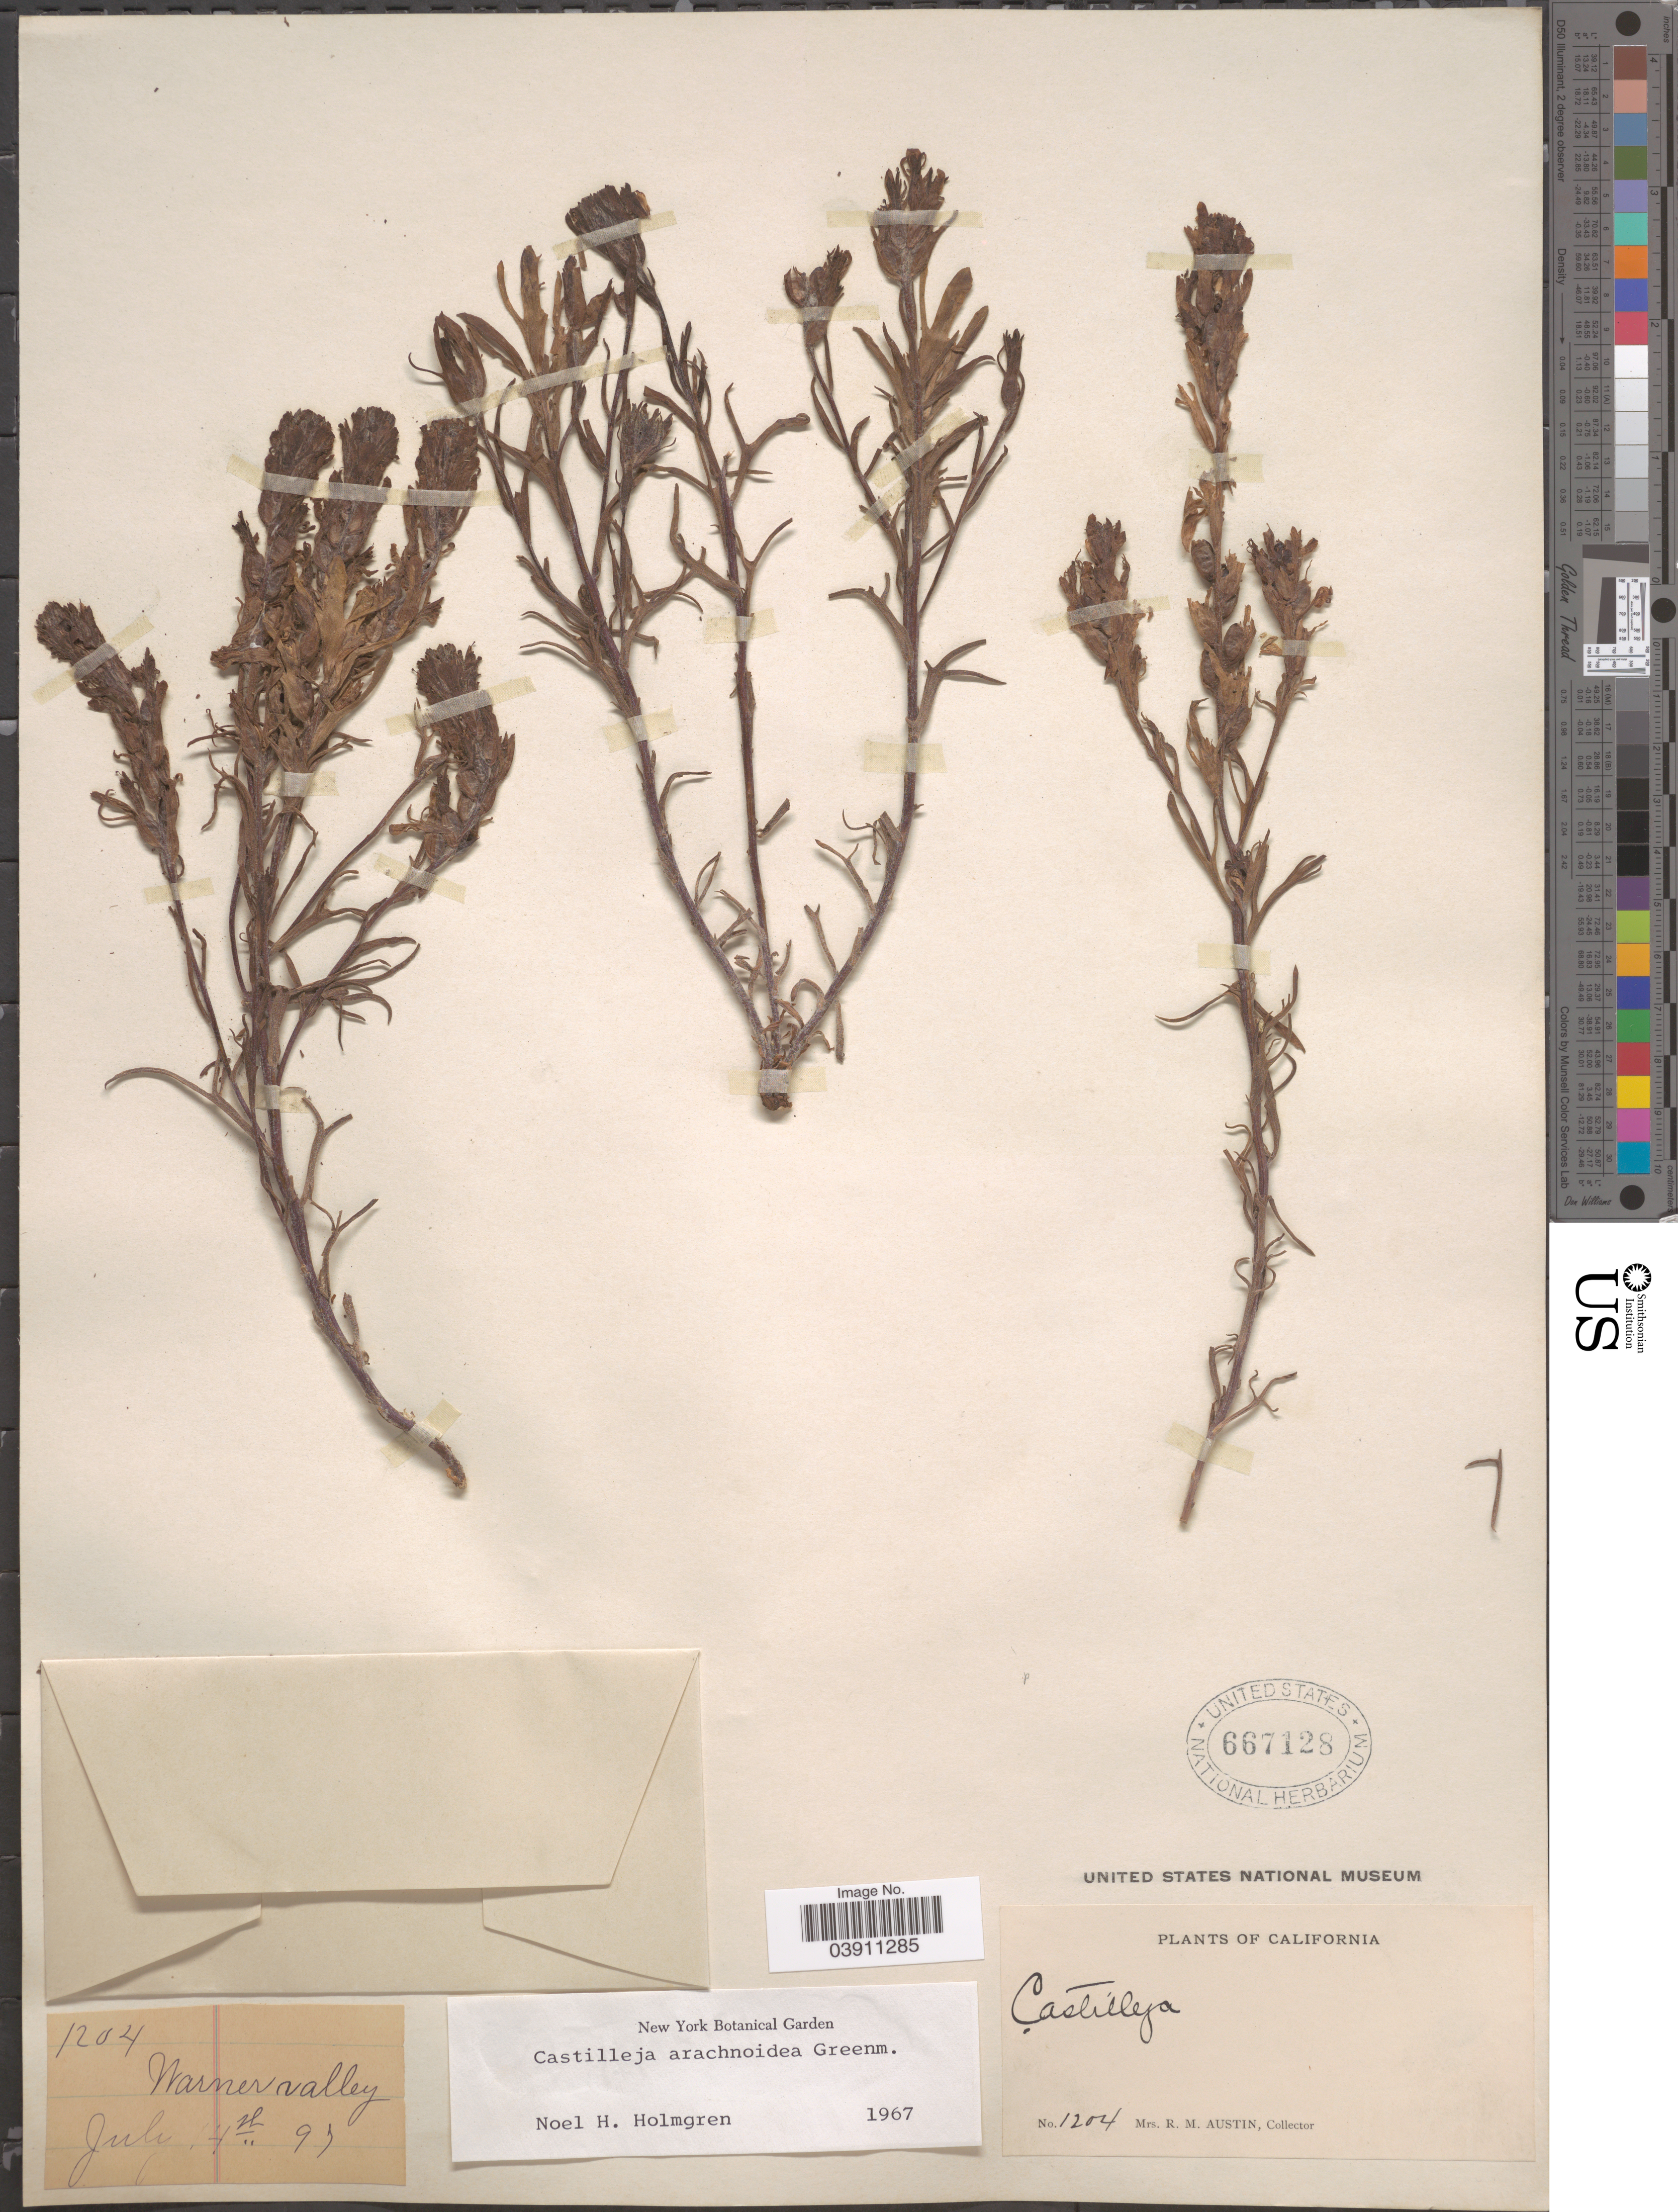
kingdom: Plantae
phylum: Tracheophyta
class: Magnoliopsida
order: Lamiales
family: Orobanchaceae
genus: Castilleja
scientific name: Castilleja arachnoidea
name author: Greenm.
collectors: R. Austin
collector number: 1204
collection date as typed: Transcribed d/m/y: 14/7/95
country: United States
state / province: California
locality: Warner Valley.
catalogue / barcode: US 667128